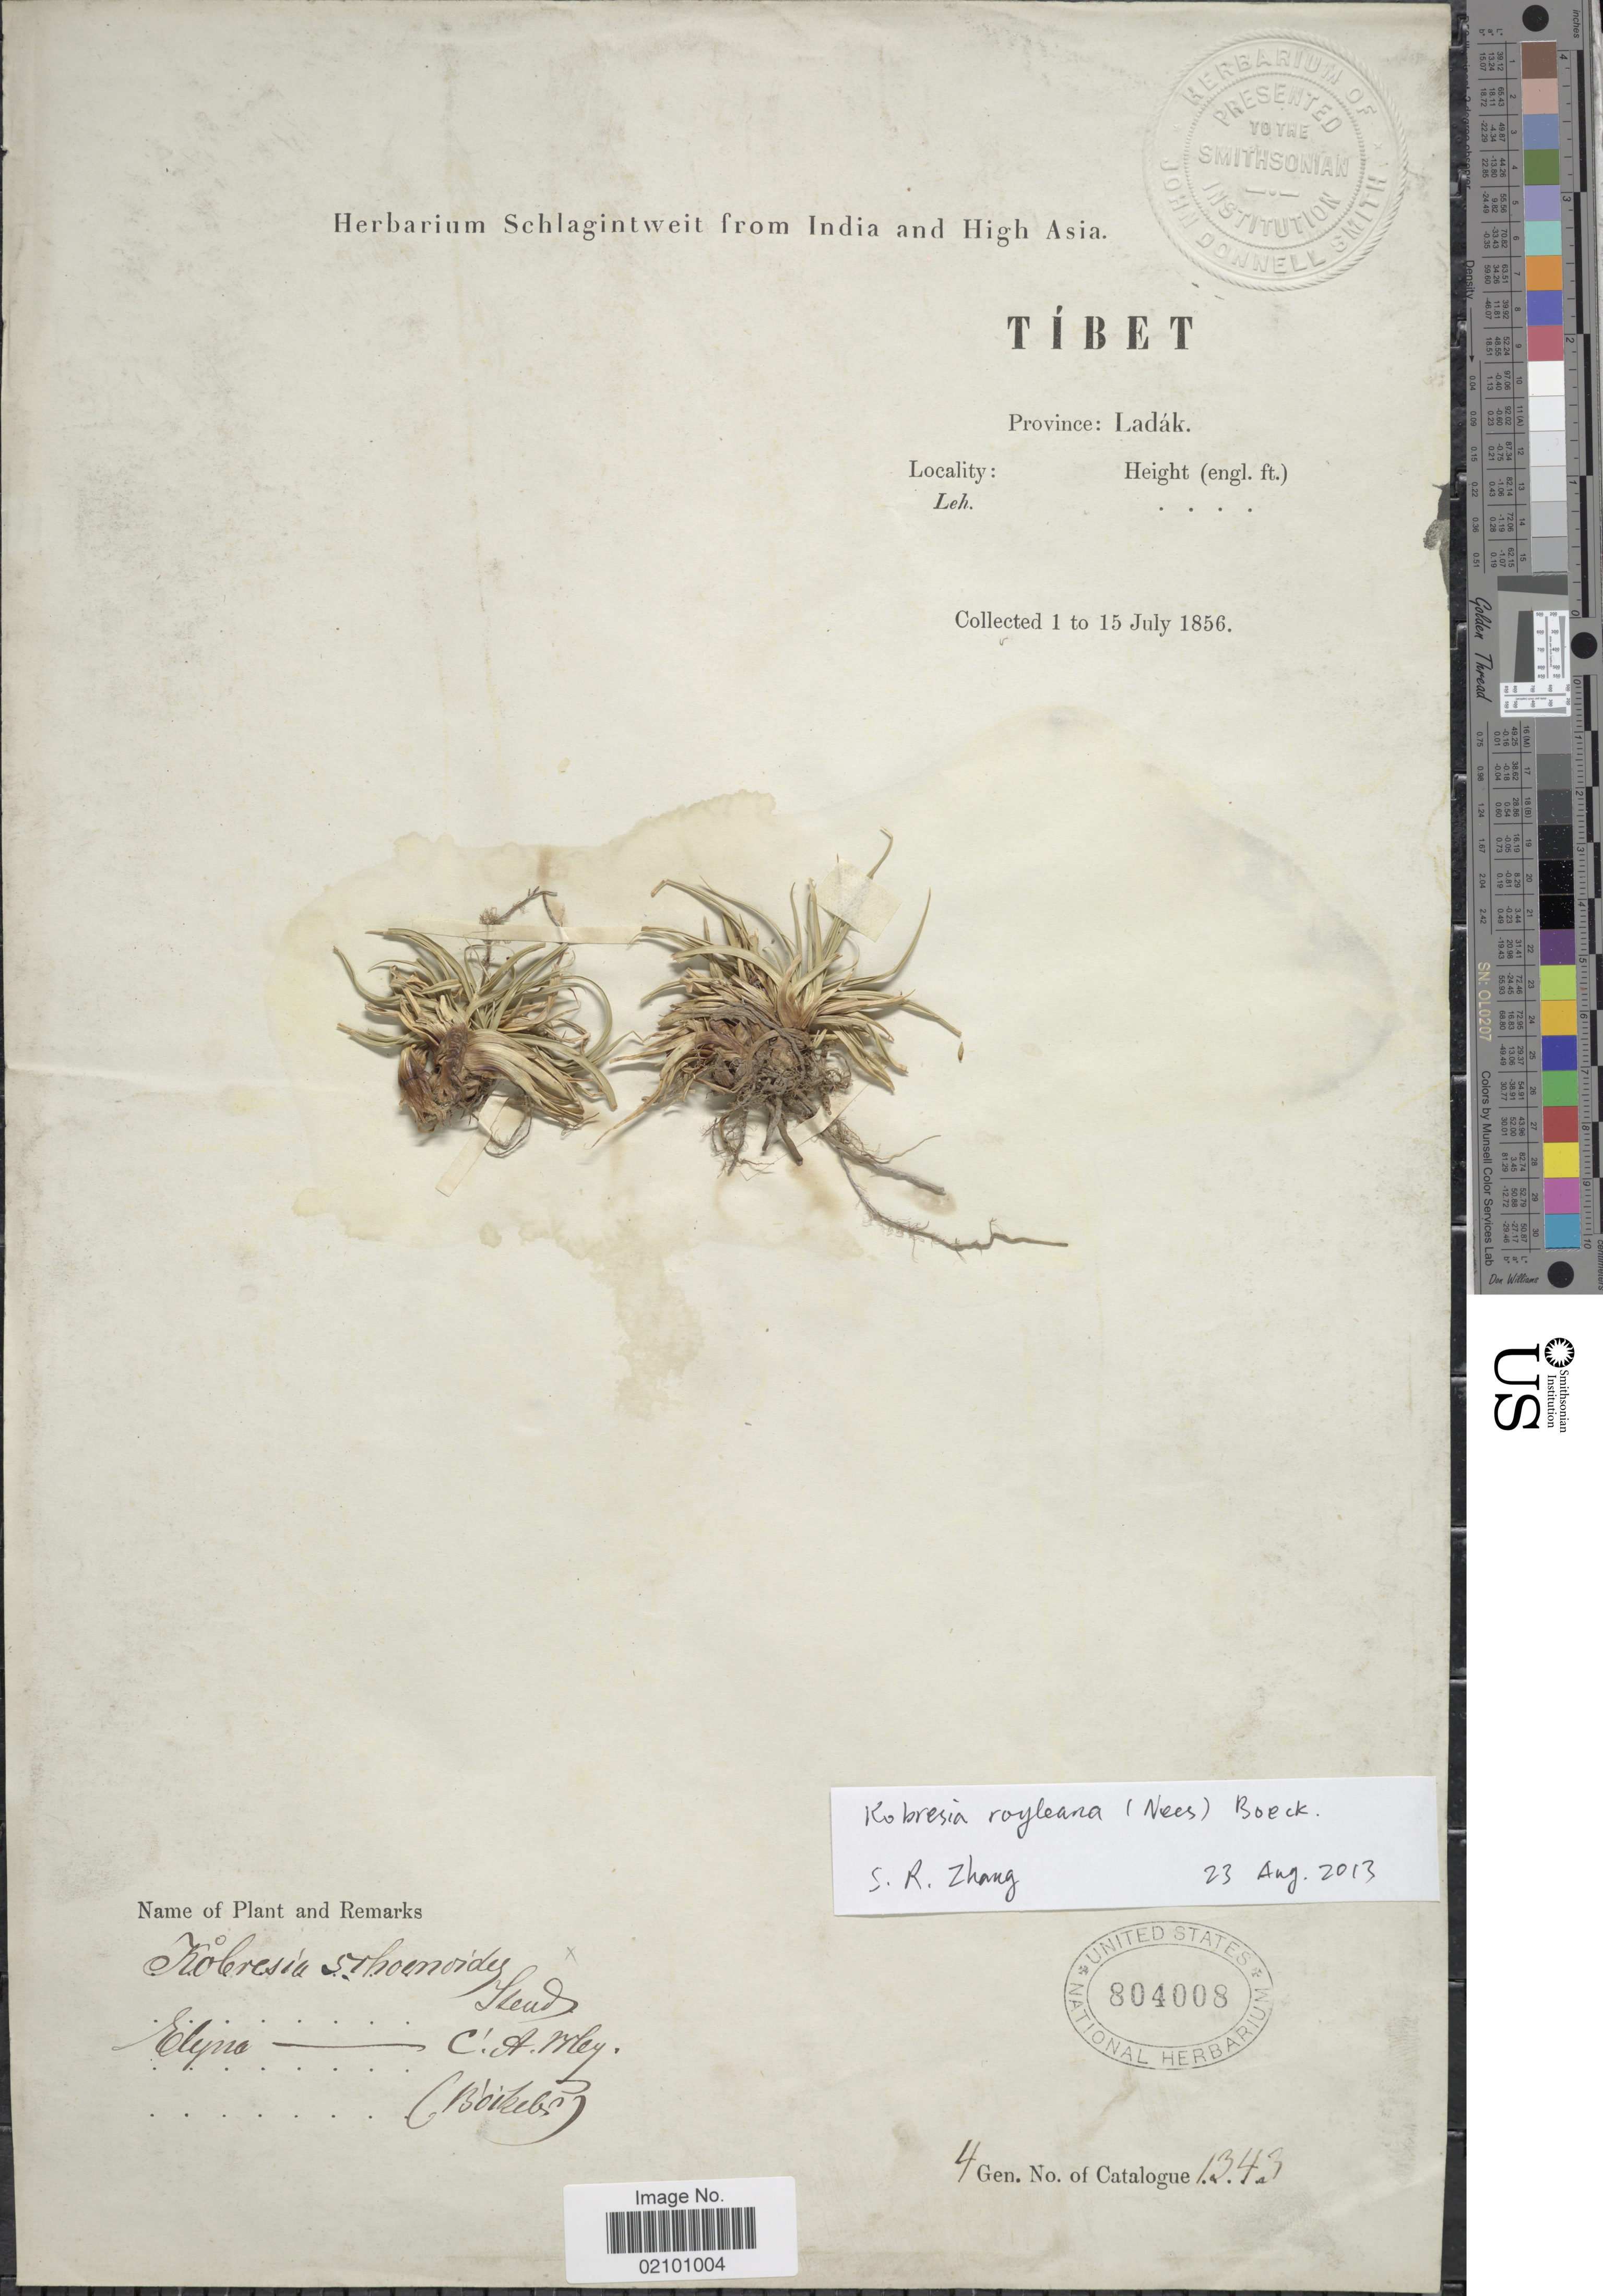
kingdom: Plantae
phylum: Tracheophyta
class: Liliopsida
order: Poales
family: Cyperaceae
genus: Carex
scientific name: Carex kokanica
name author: (Regal) S.R. Zhang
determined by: Strong, M. T., (US), Smithsonian Institution - National Museum of Natural History (UNITED STATES)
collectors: ex herb. Schlagintweit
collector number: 1343?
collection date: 1856-07-01/1856-07-15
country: India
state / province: Ladakh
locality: Tibet, Province Ladak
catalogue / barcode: US 804008